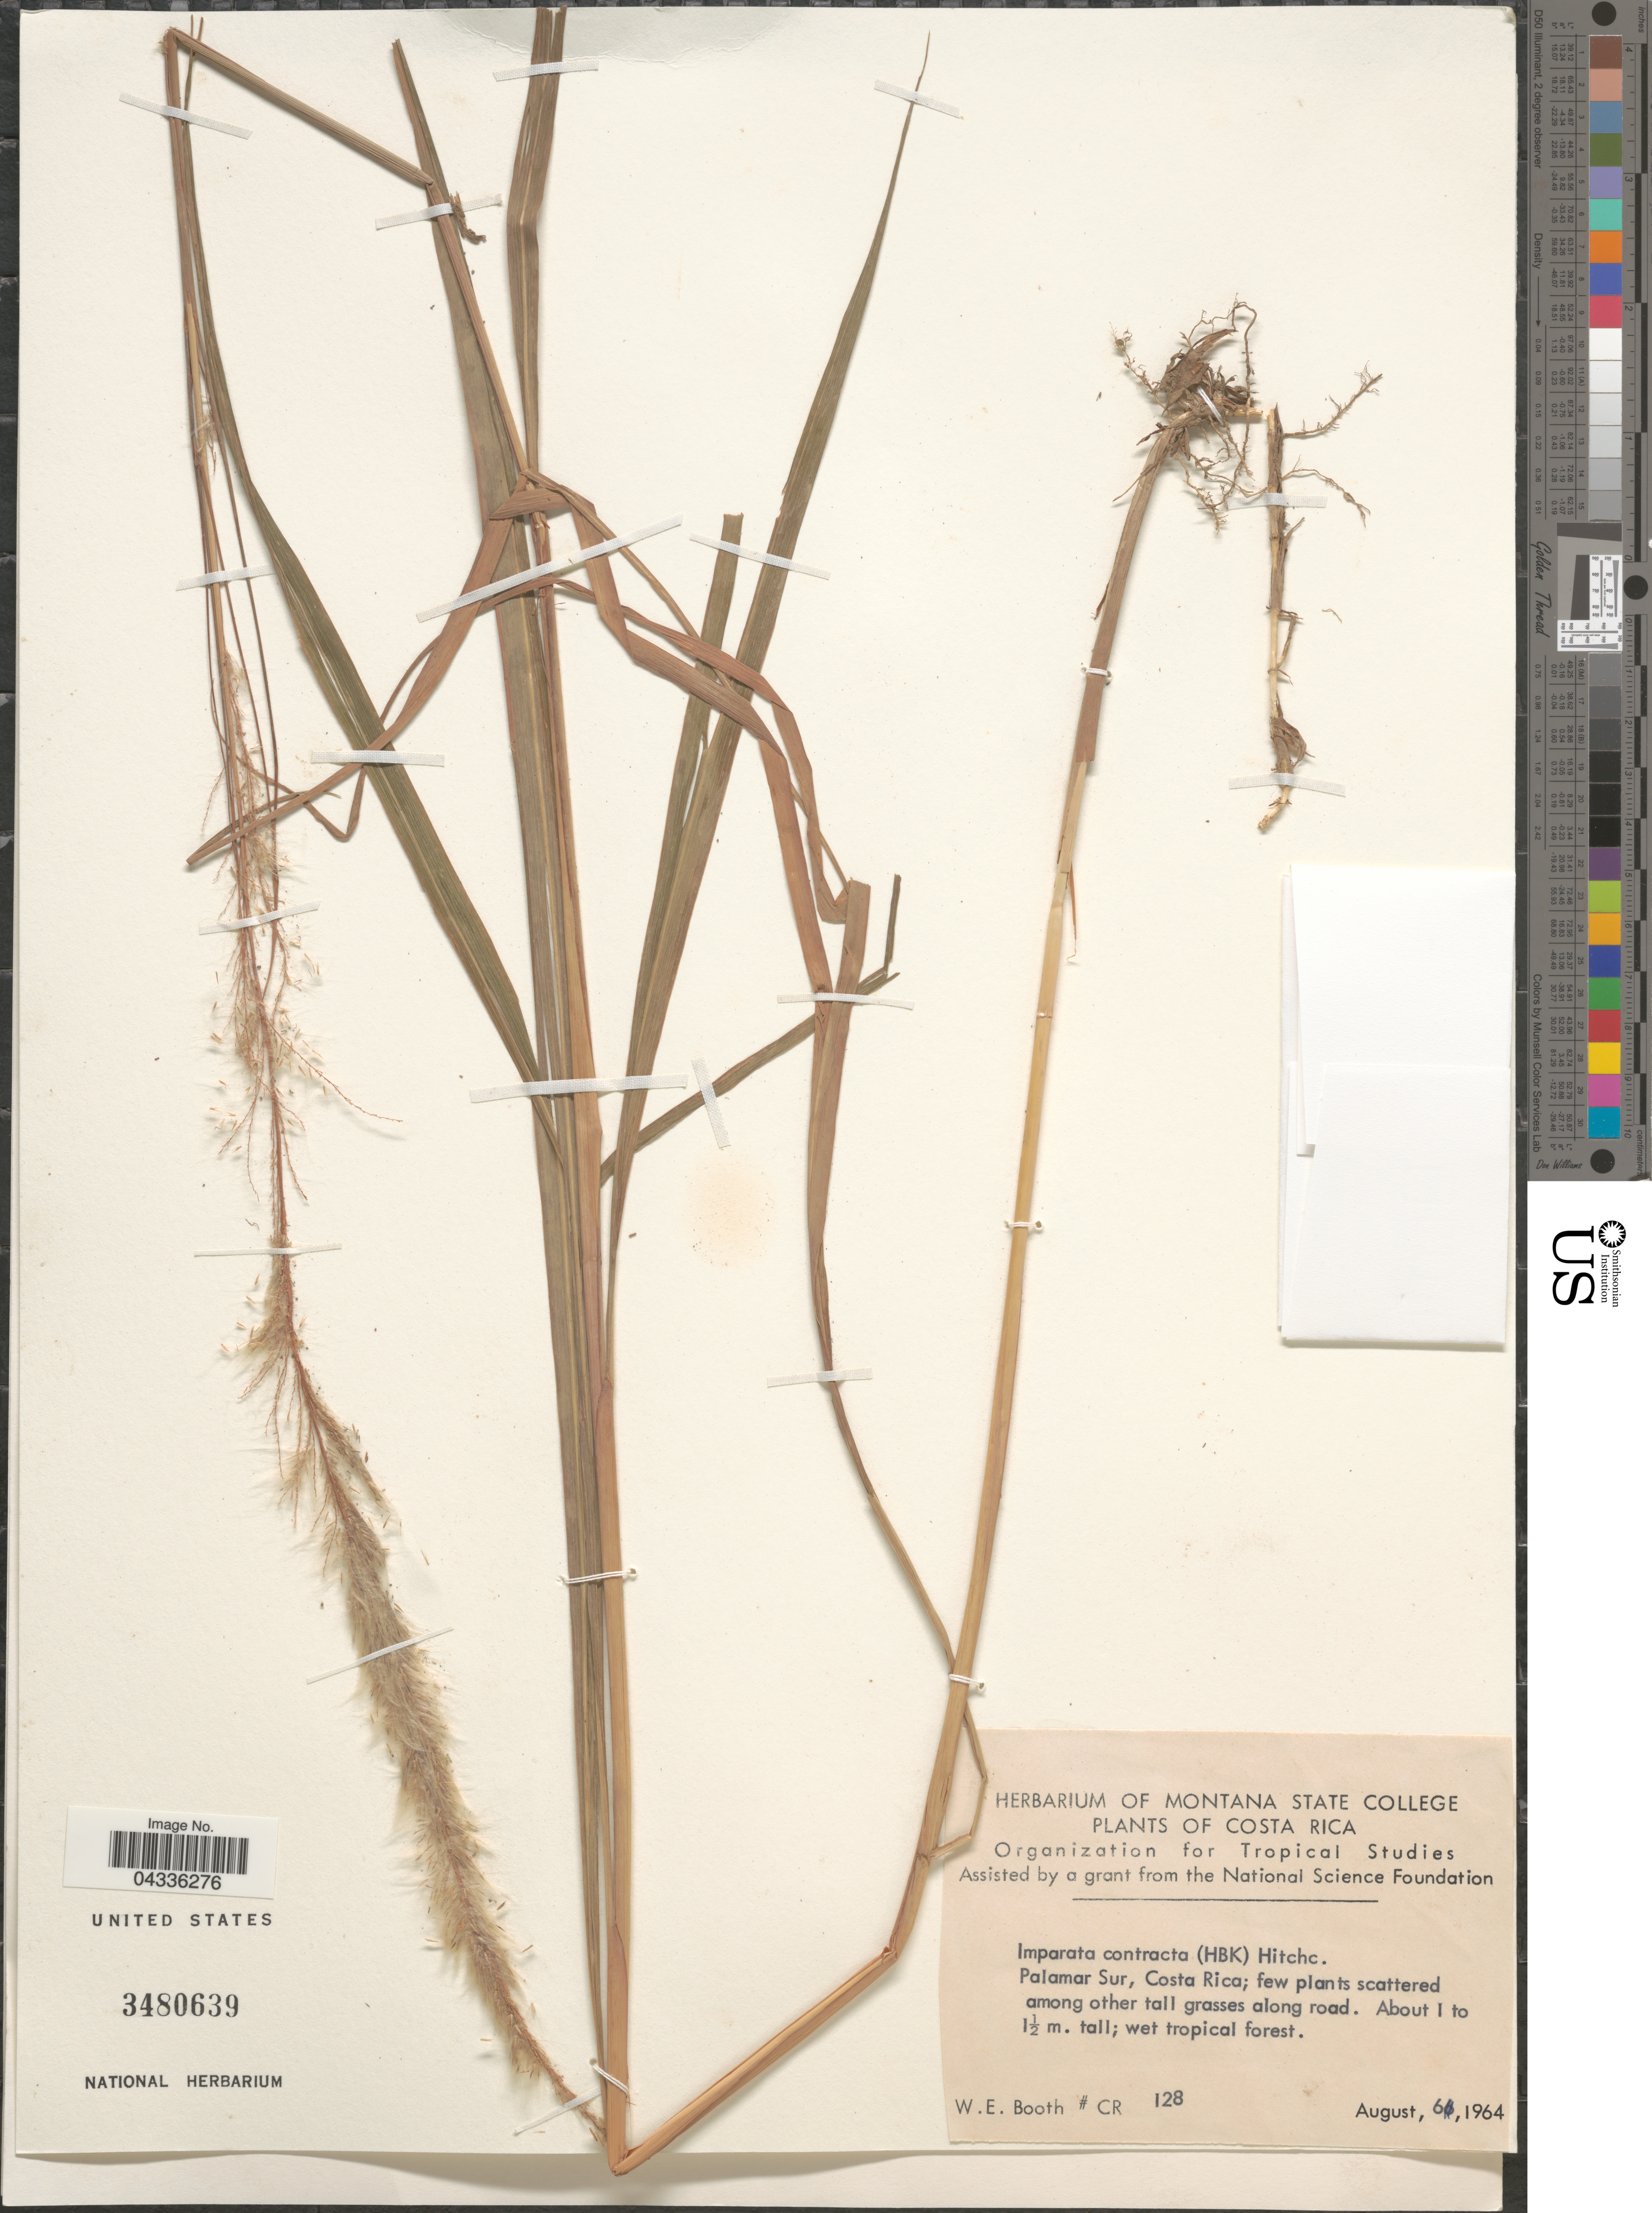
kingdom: Plantae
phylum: Tracheophyta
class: Liliopsida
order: Poales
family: Poaceae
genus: Imperata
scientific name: Imperata contracta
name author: (Kunth) Hitchc.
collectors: W. Booth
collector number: CR128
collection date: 1964-08-06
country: Costa Rica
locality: Palamar Sur.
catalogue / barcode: US 3480639